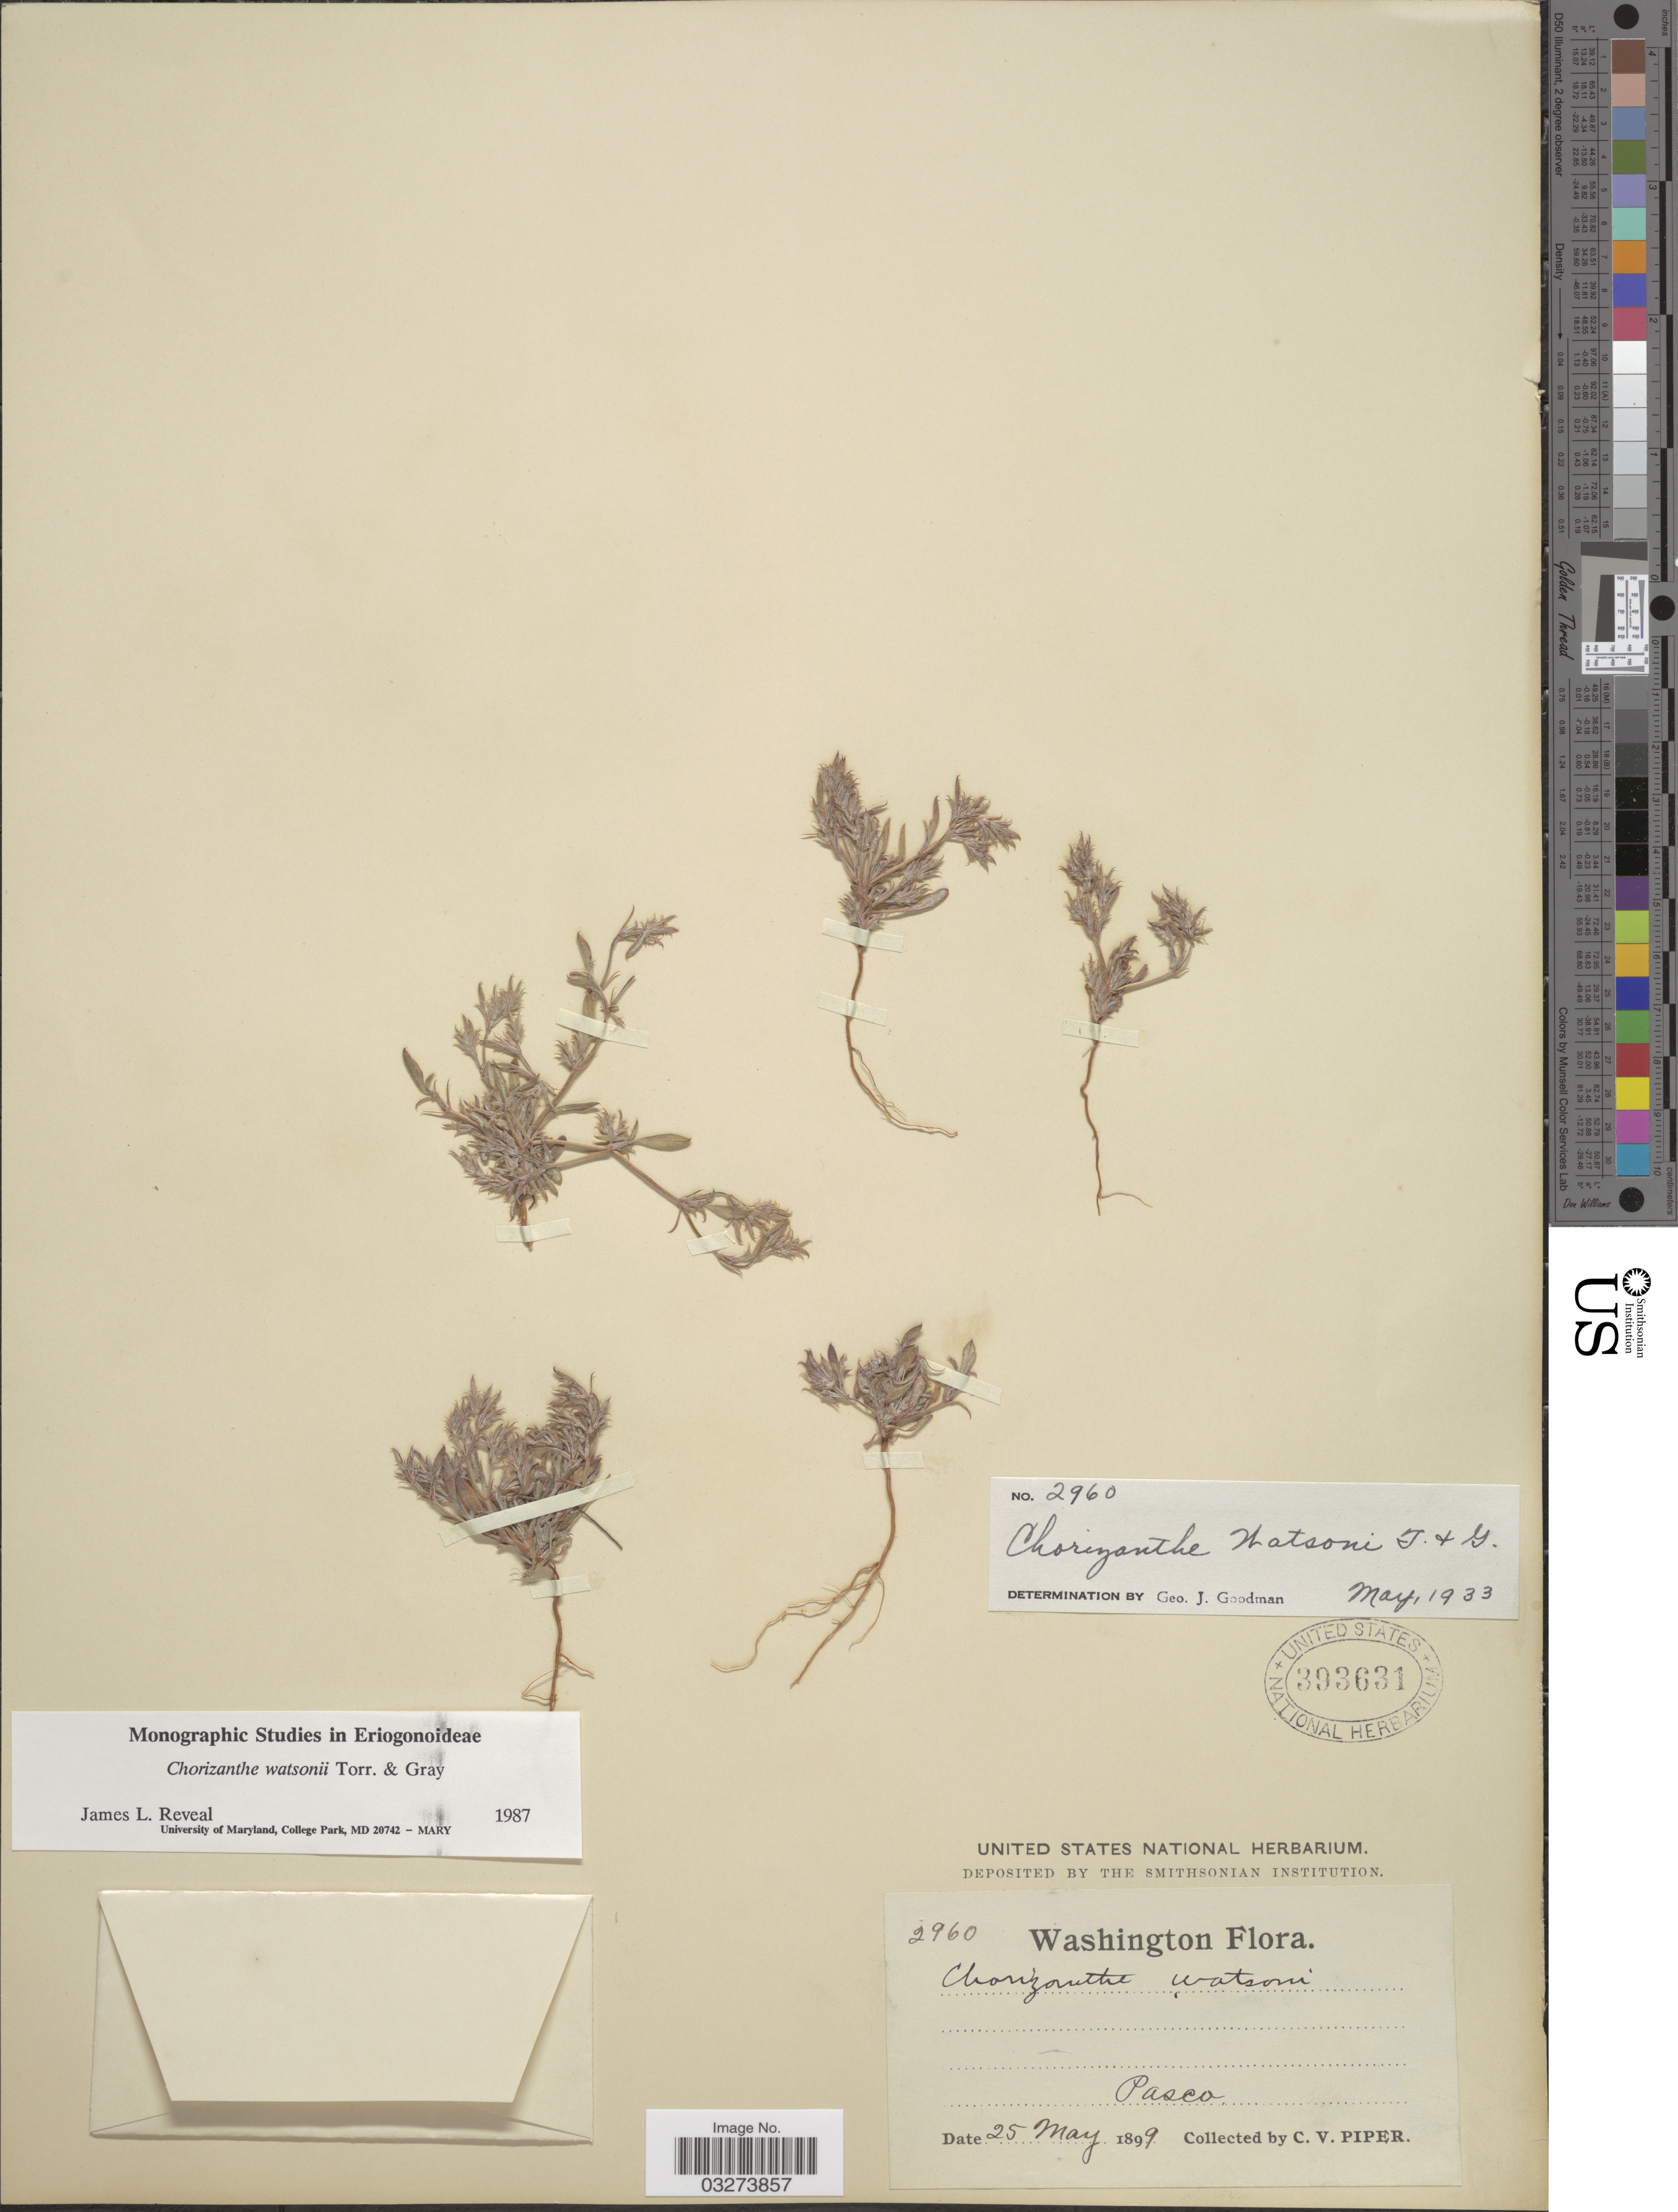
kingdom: Plantae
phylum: Tracheophyta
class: Magnoliopsida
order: Caryophyllales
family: Polygonaceae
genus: Chorizanthe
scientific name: Chorizanthe watsonii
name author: Torr. & A. Gray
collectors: C. V. Piper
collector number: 2960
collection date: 1899-05-25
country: United States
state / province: Washington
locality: Pasco.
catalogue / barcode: US 393631